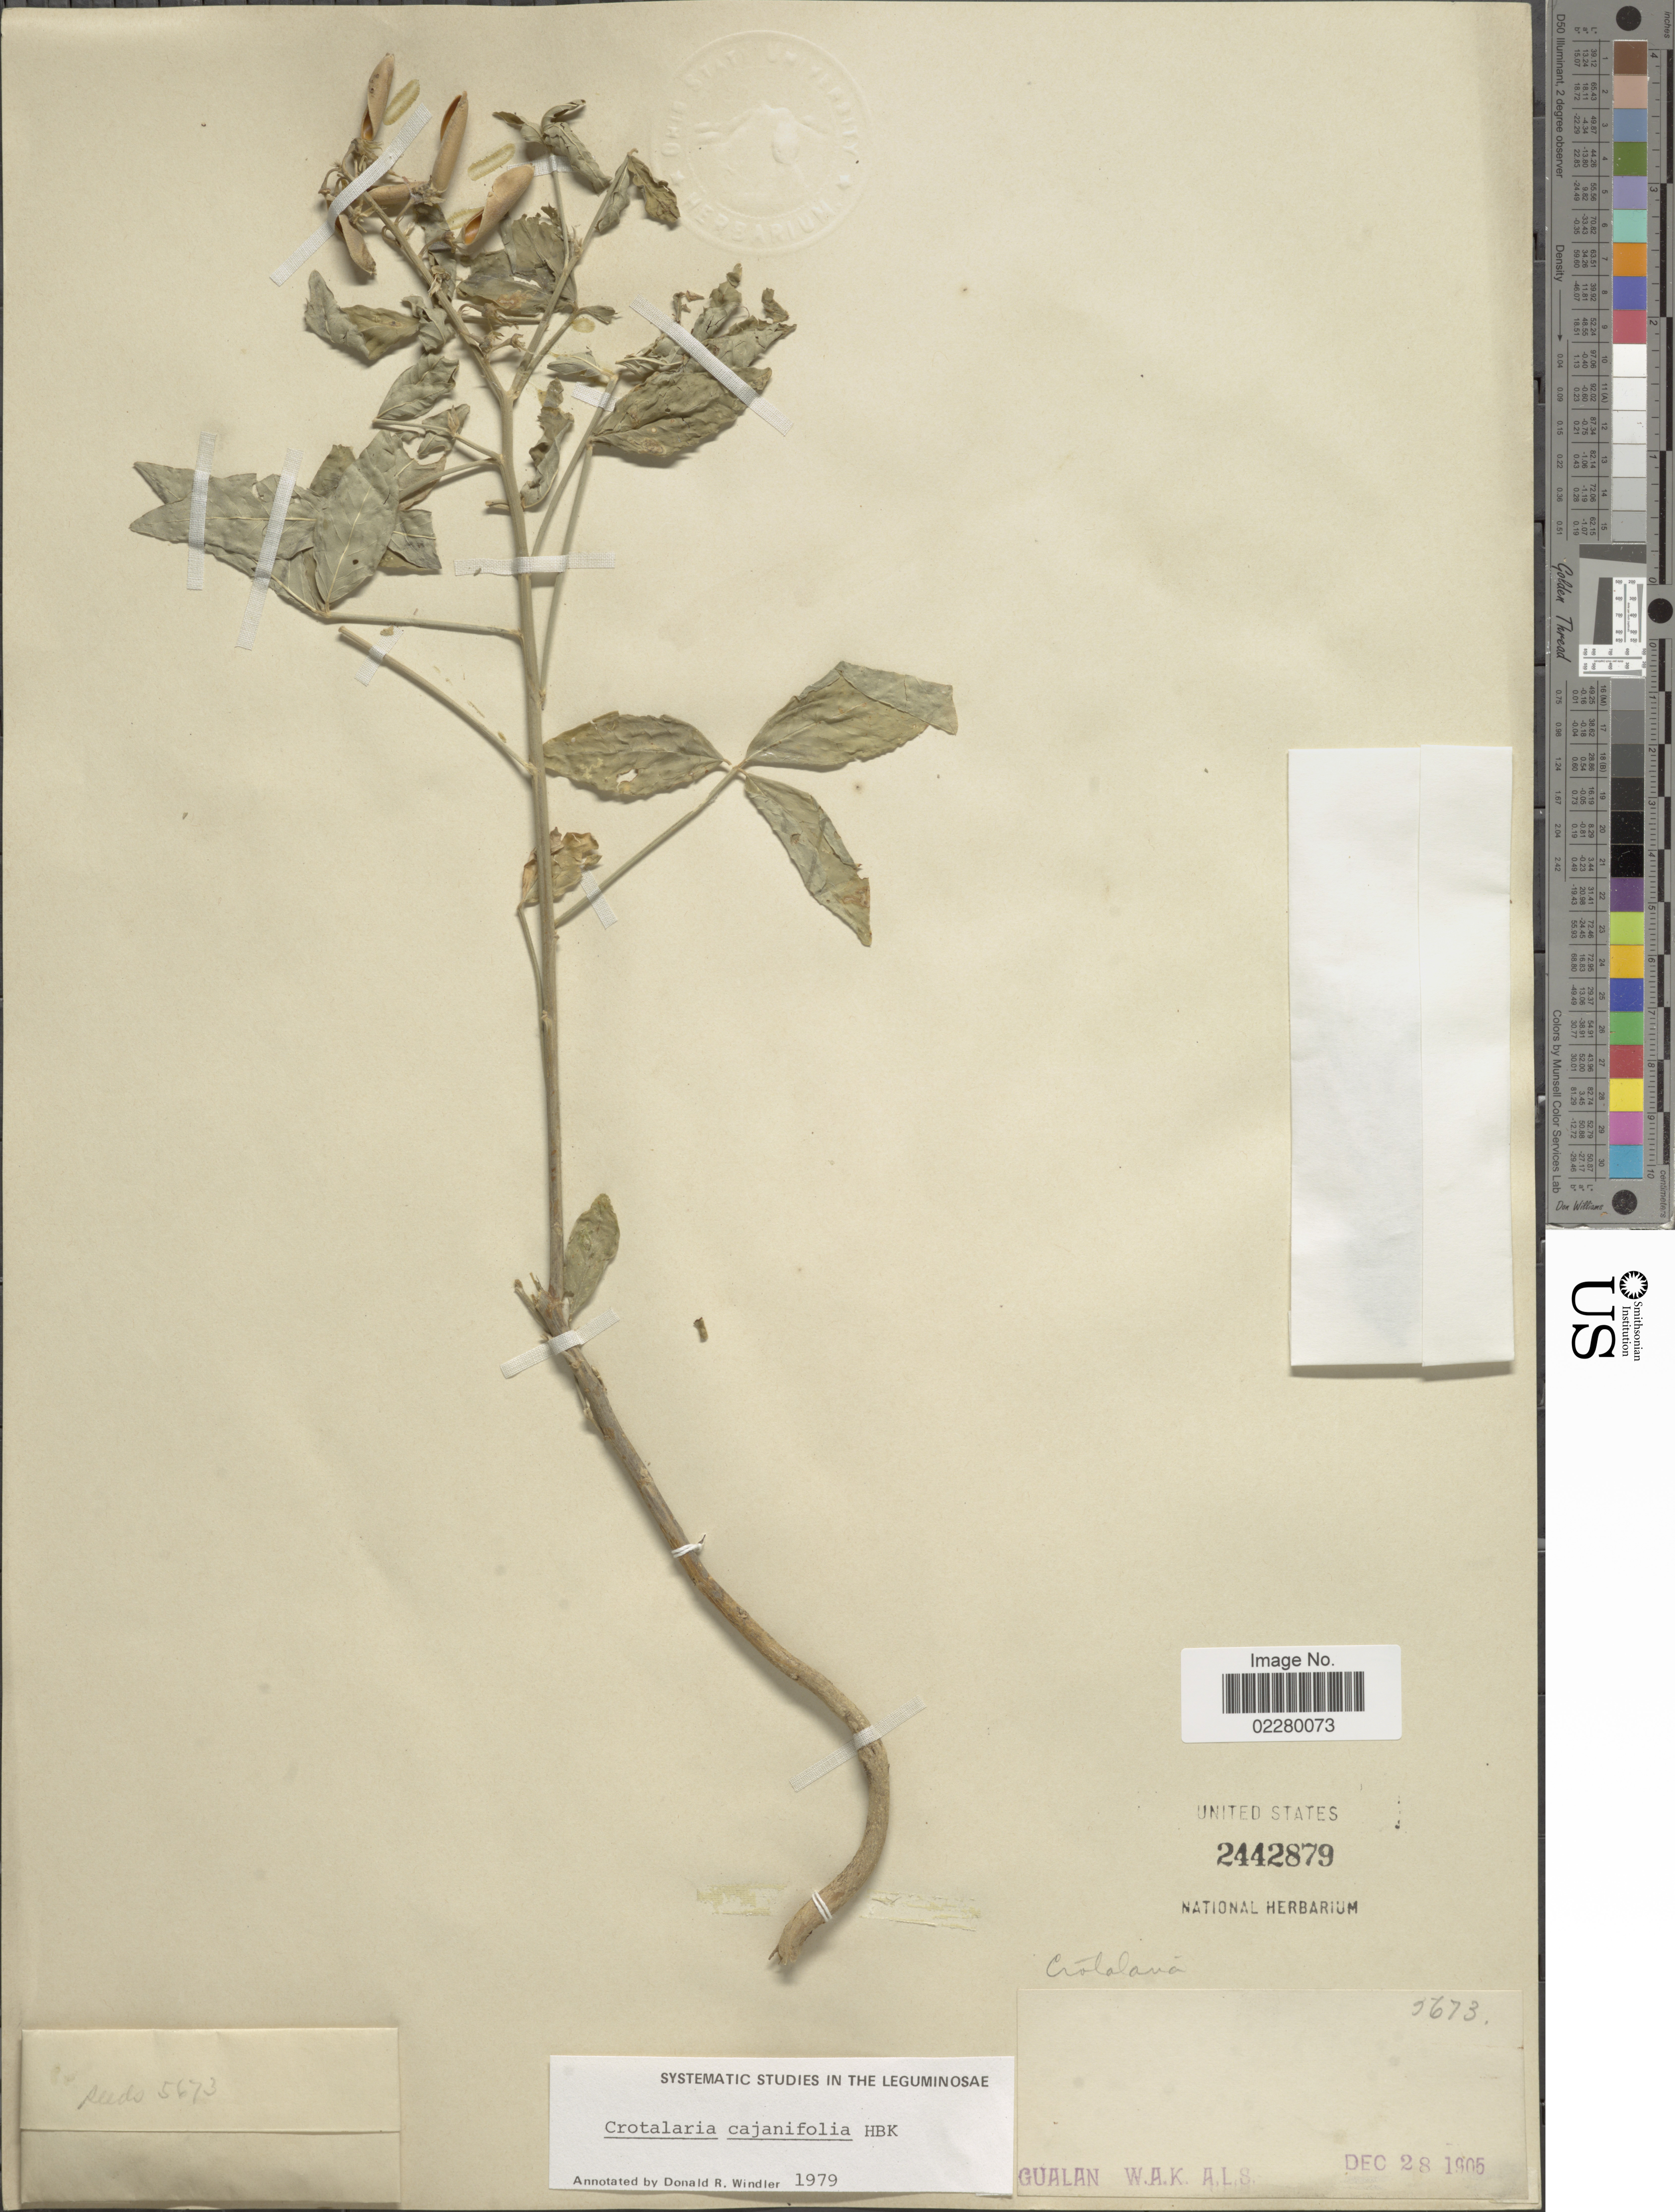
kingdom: Plantae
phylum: Tracheophyta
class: Magnoliopsida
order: Fabales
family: Fabaceae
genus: Crotalaria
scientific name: Crotalaria cajanifolia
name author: Kunth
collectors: W. A. K. & A. L. S.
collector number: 5673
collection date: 1905-12-28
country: Guatemala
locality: Gualan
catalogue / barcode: US 2442879